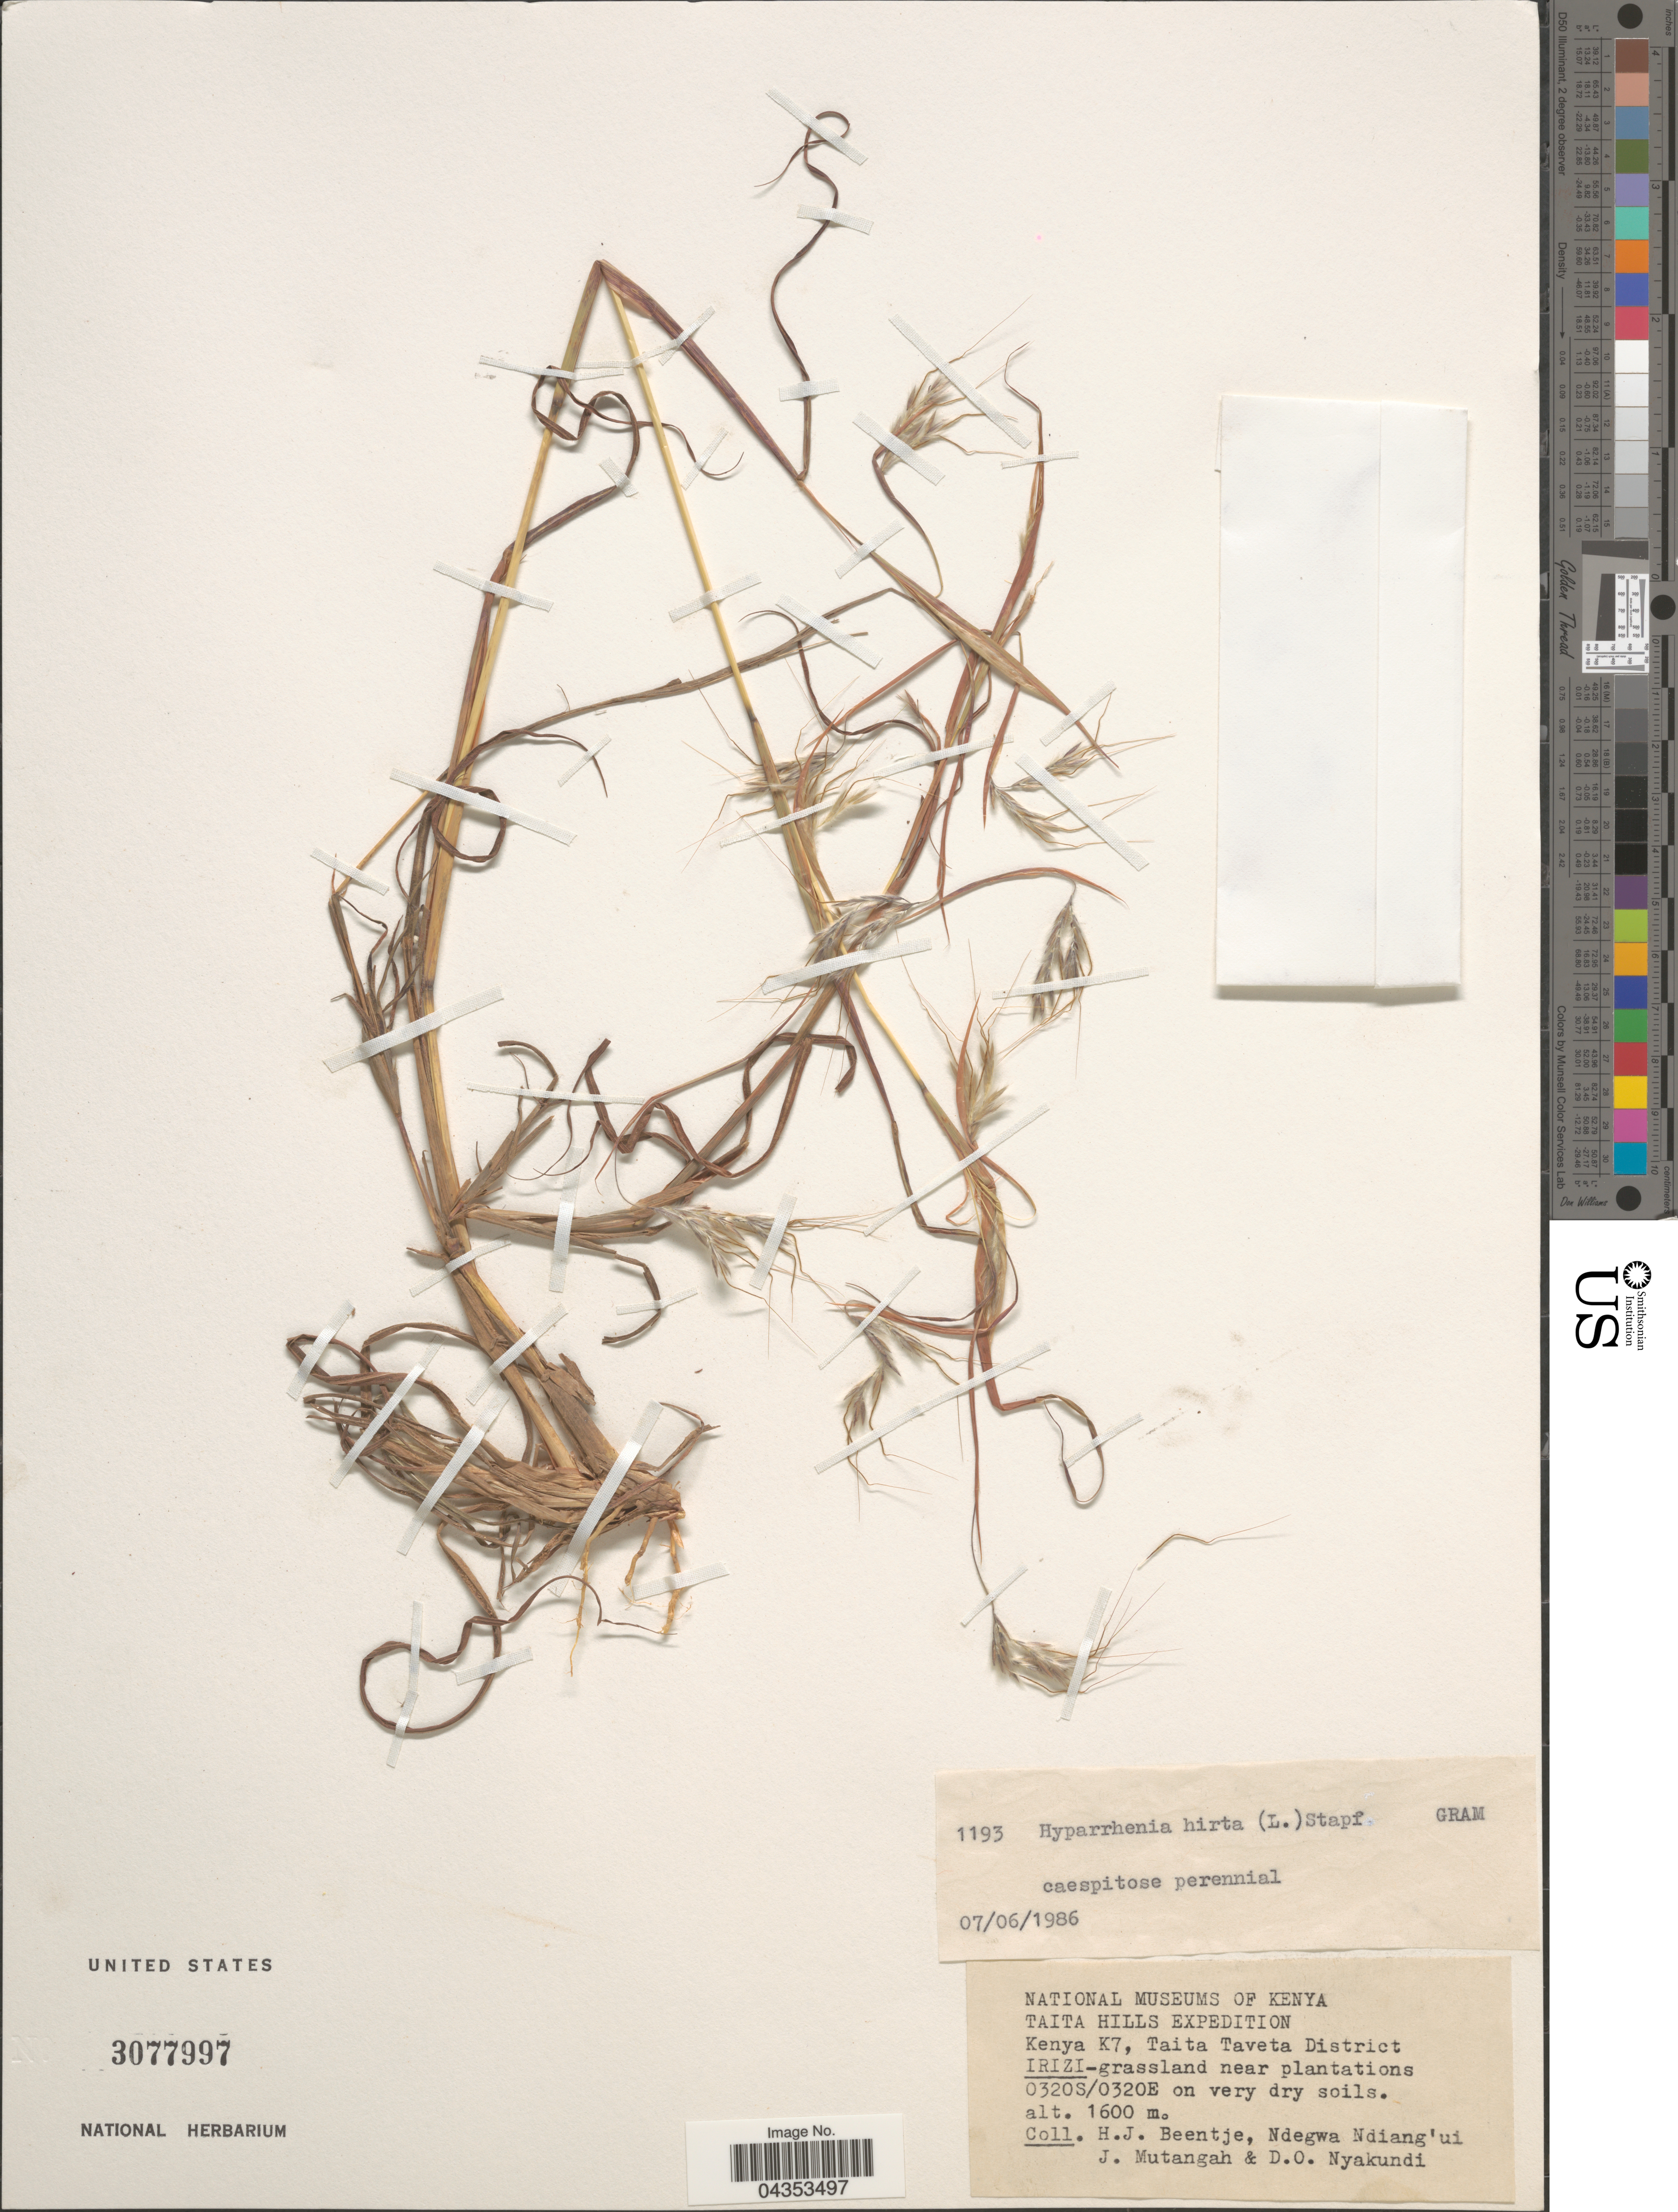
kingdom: Plantae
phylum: Tracheophyta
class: Liliopsida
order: Poales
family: Poaceae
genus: Hyparrhenia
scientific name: Hyparrhenia hirta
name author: (L.) Stapf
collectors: H. J. Beentje, Ndegwa Ndiang'ui, J. Mutangah & D. Nyakundi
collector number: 1193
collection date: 1986-06-07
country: Kenya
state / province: Taita Taveta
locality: Taita Hills Expedition. Kenya K7, Taita Taveta District. Irizi-grassland near plantations.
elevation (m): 1600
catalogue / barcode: US 3077997